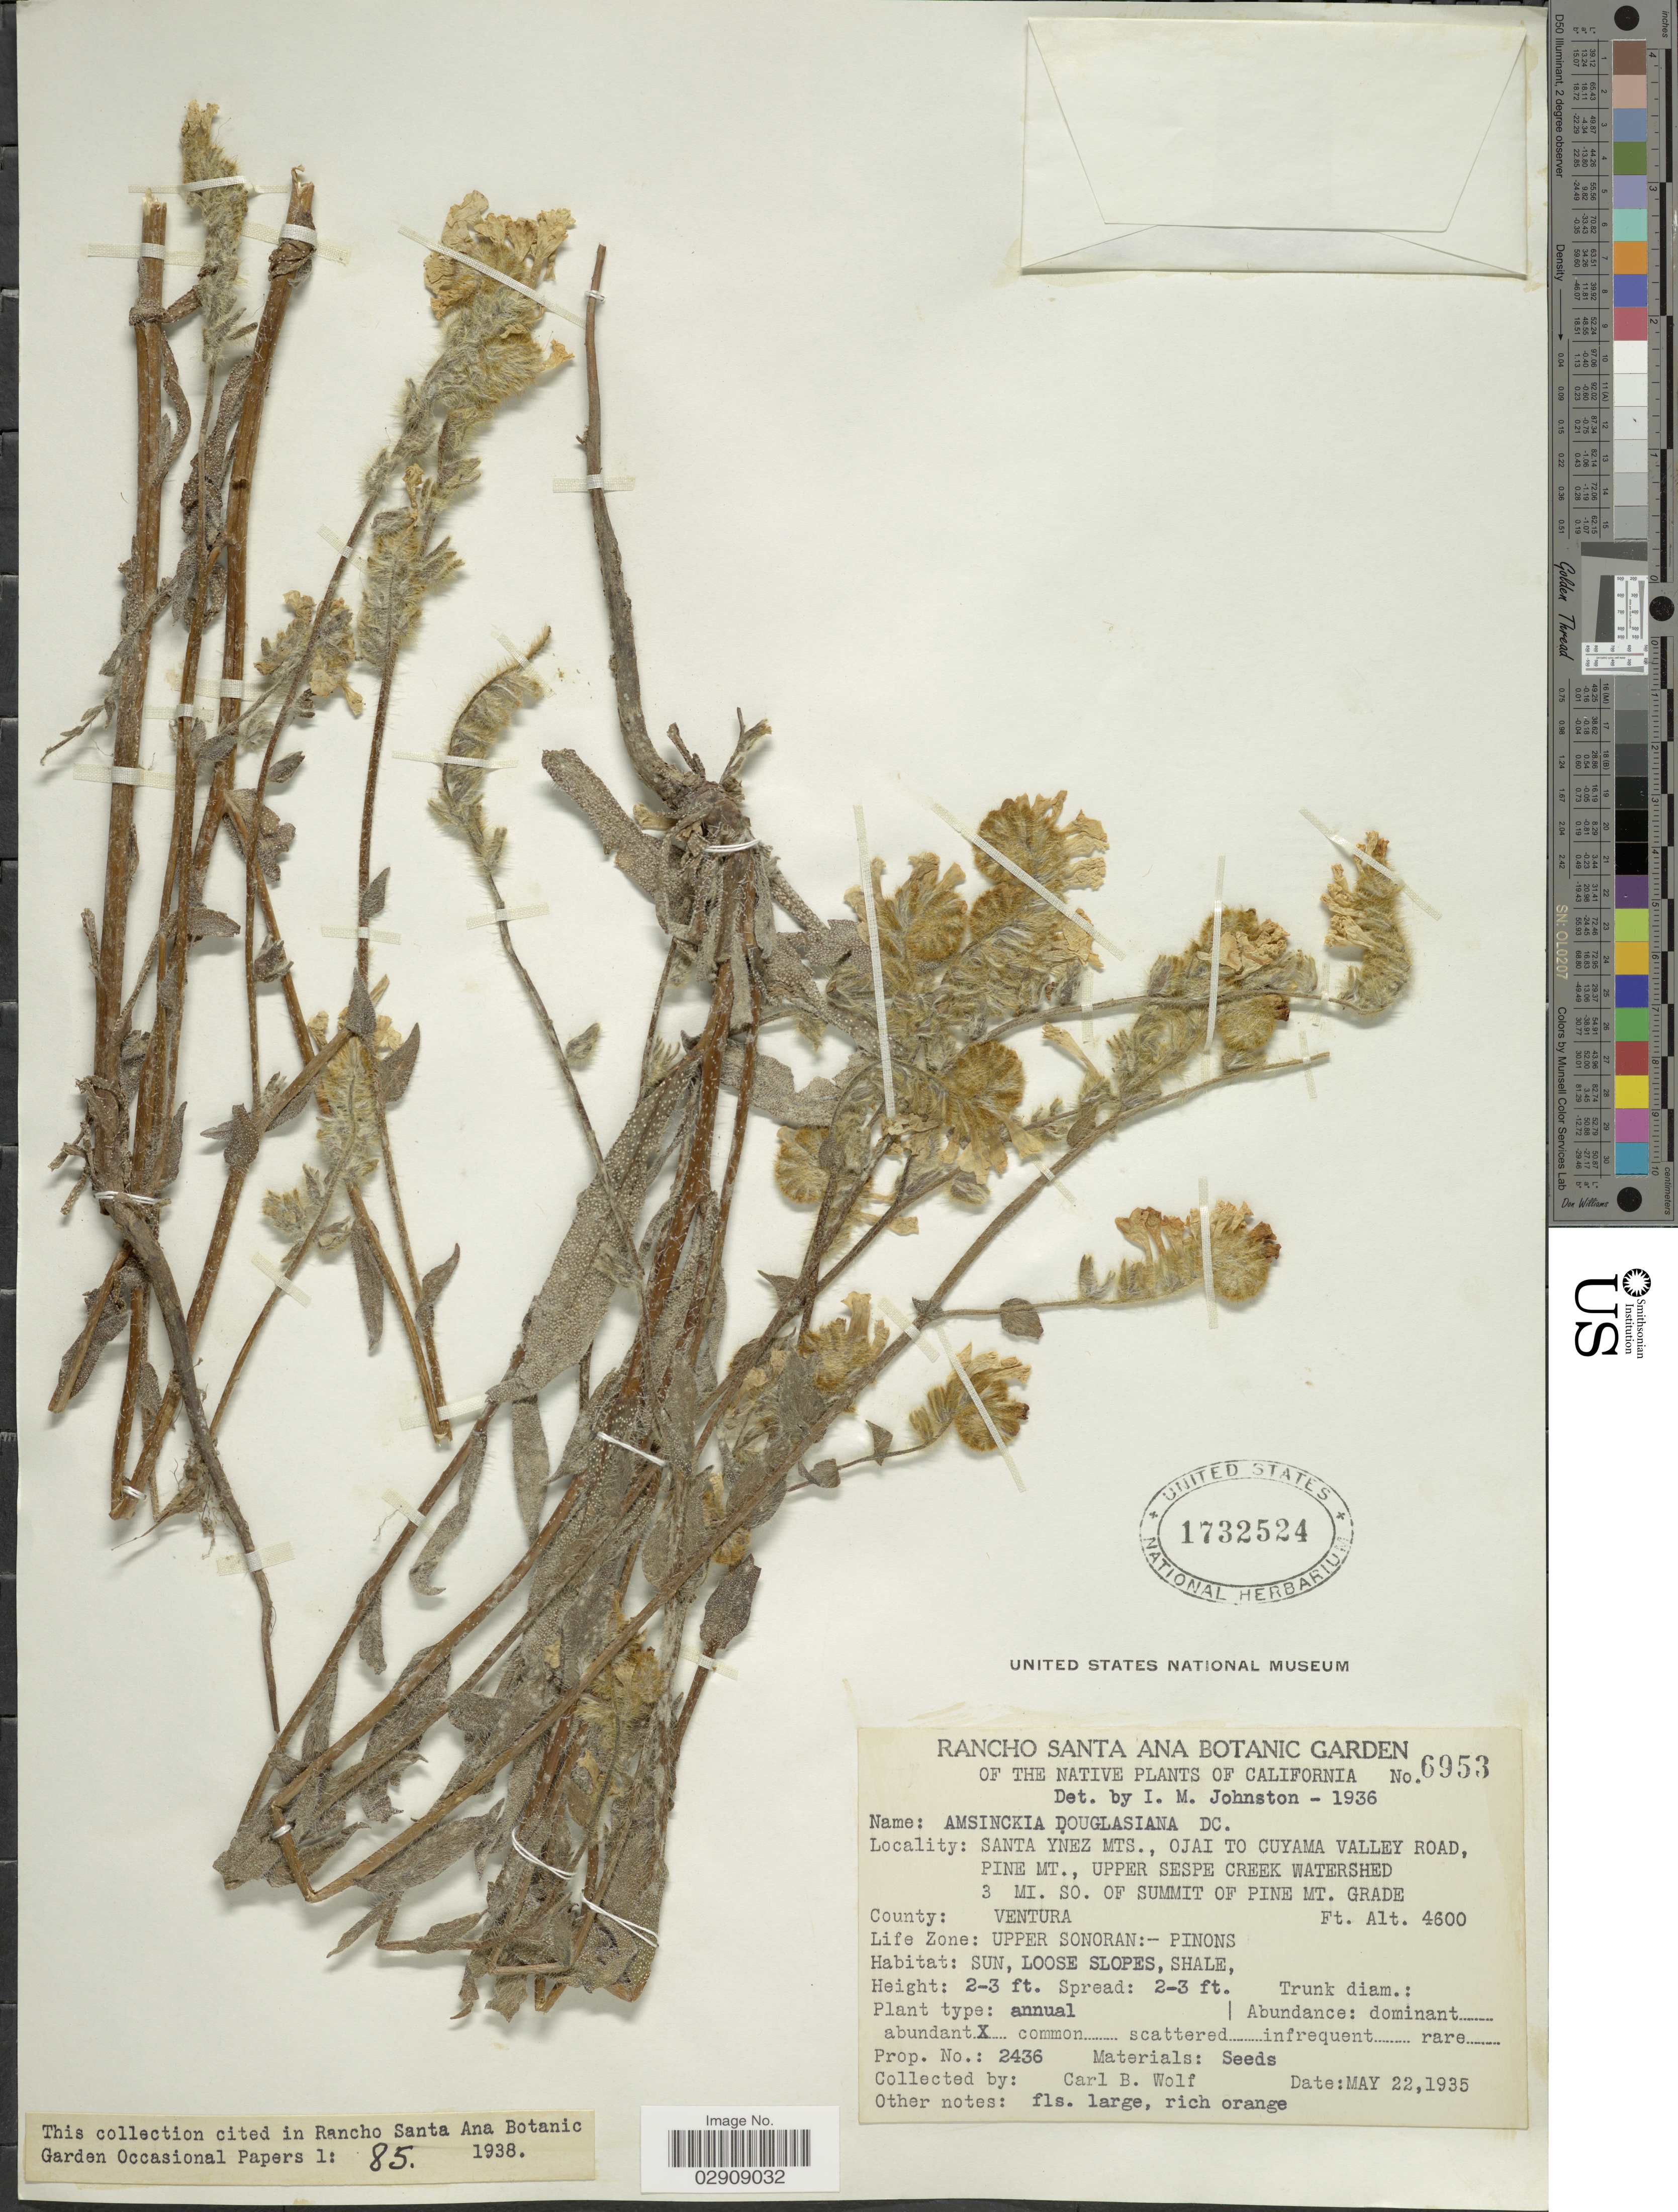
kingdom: Plantae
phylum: Tracheophyta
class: Magnoliopsida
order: Boraginales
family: Boraginaceae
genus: Amsinckia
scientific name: Amsinckia douglasiana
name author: A. DC.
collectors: C. B. Wolf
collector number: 2436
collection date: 1935-05-22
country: United States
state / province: California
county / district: Ventura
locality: Santa Ynez Mts., Ojai to Cuyama Valley Road, Pine Mt., Upper Sespe Creek Watershed 3 mi. SO. of Summit of Pine Mt. Grade. County Ventura. Life Zone: Upper Sonoran: - Pinons. California.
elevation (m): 1402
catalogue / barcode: US 1732524